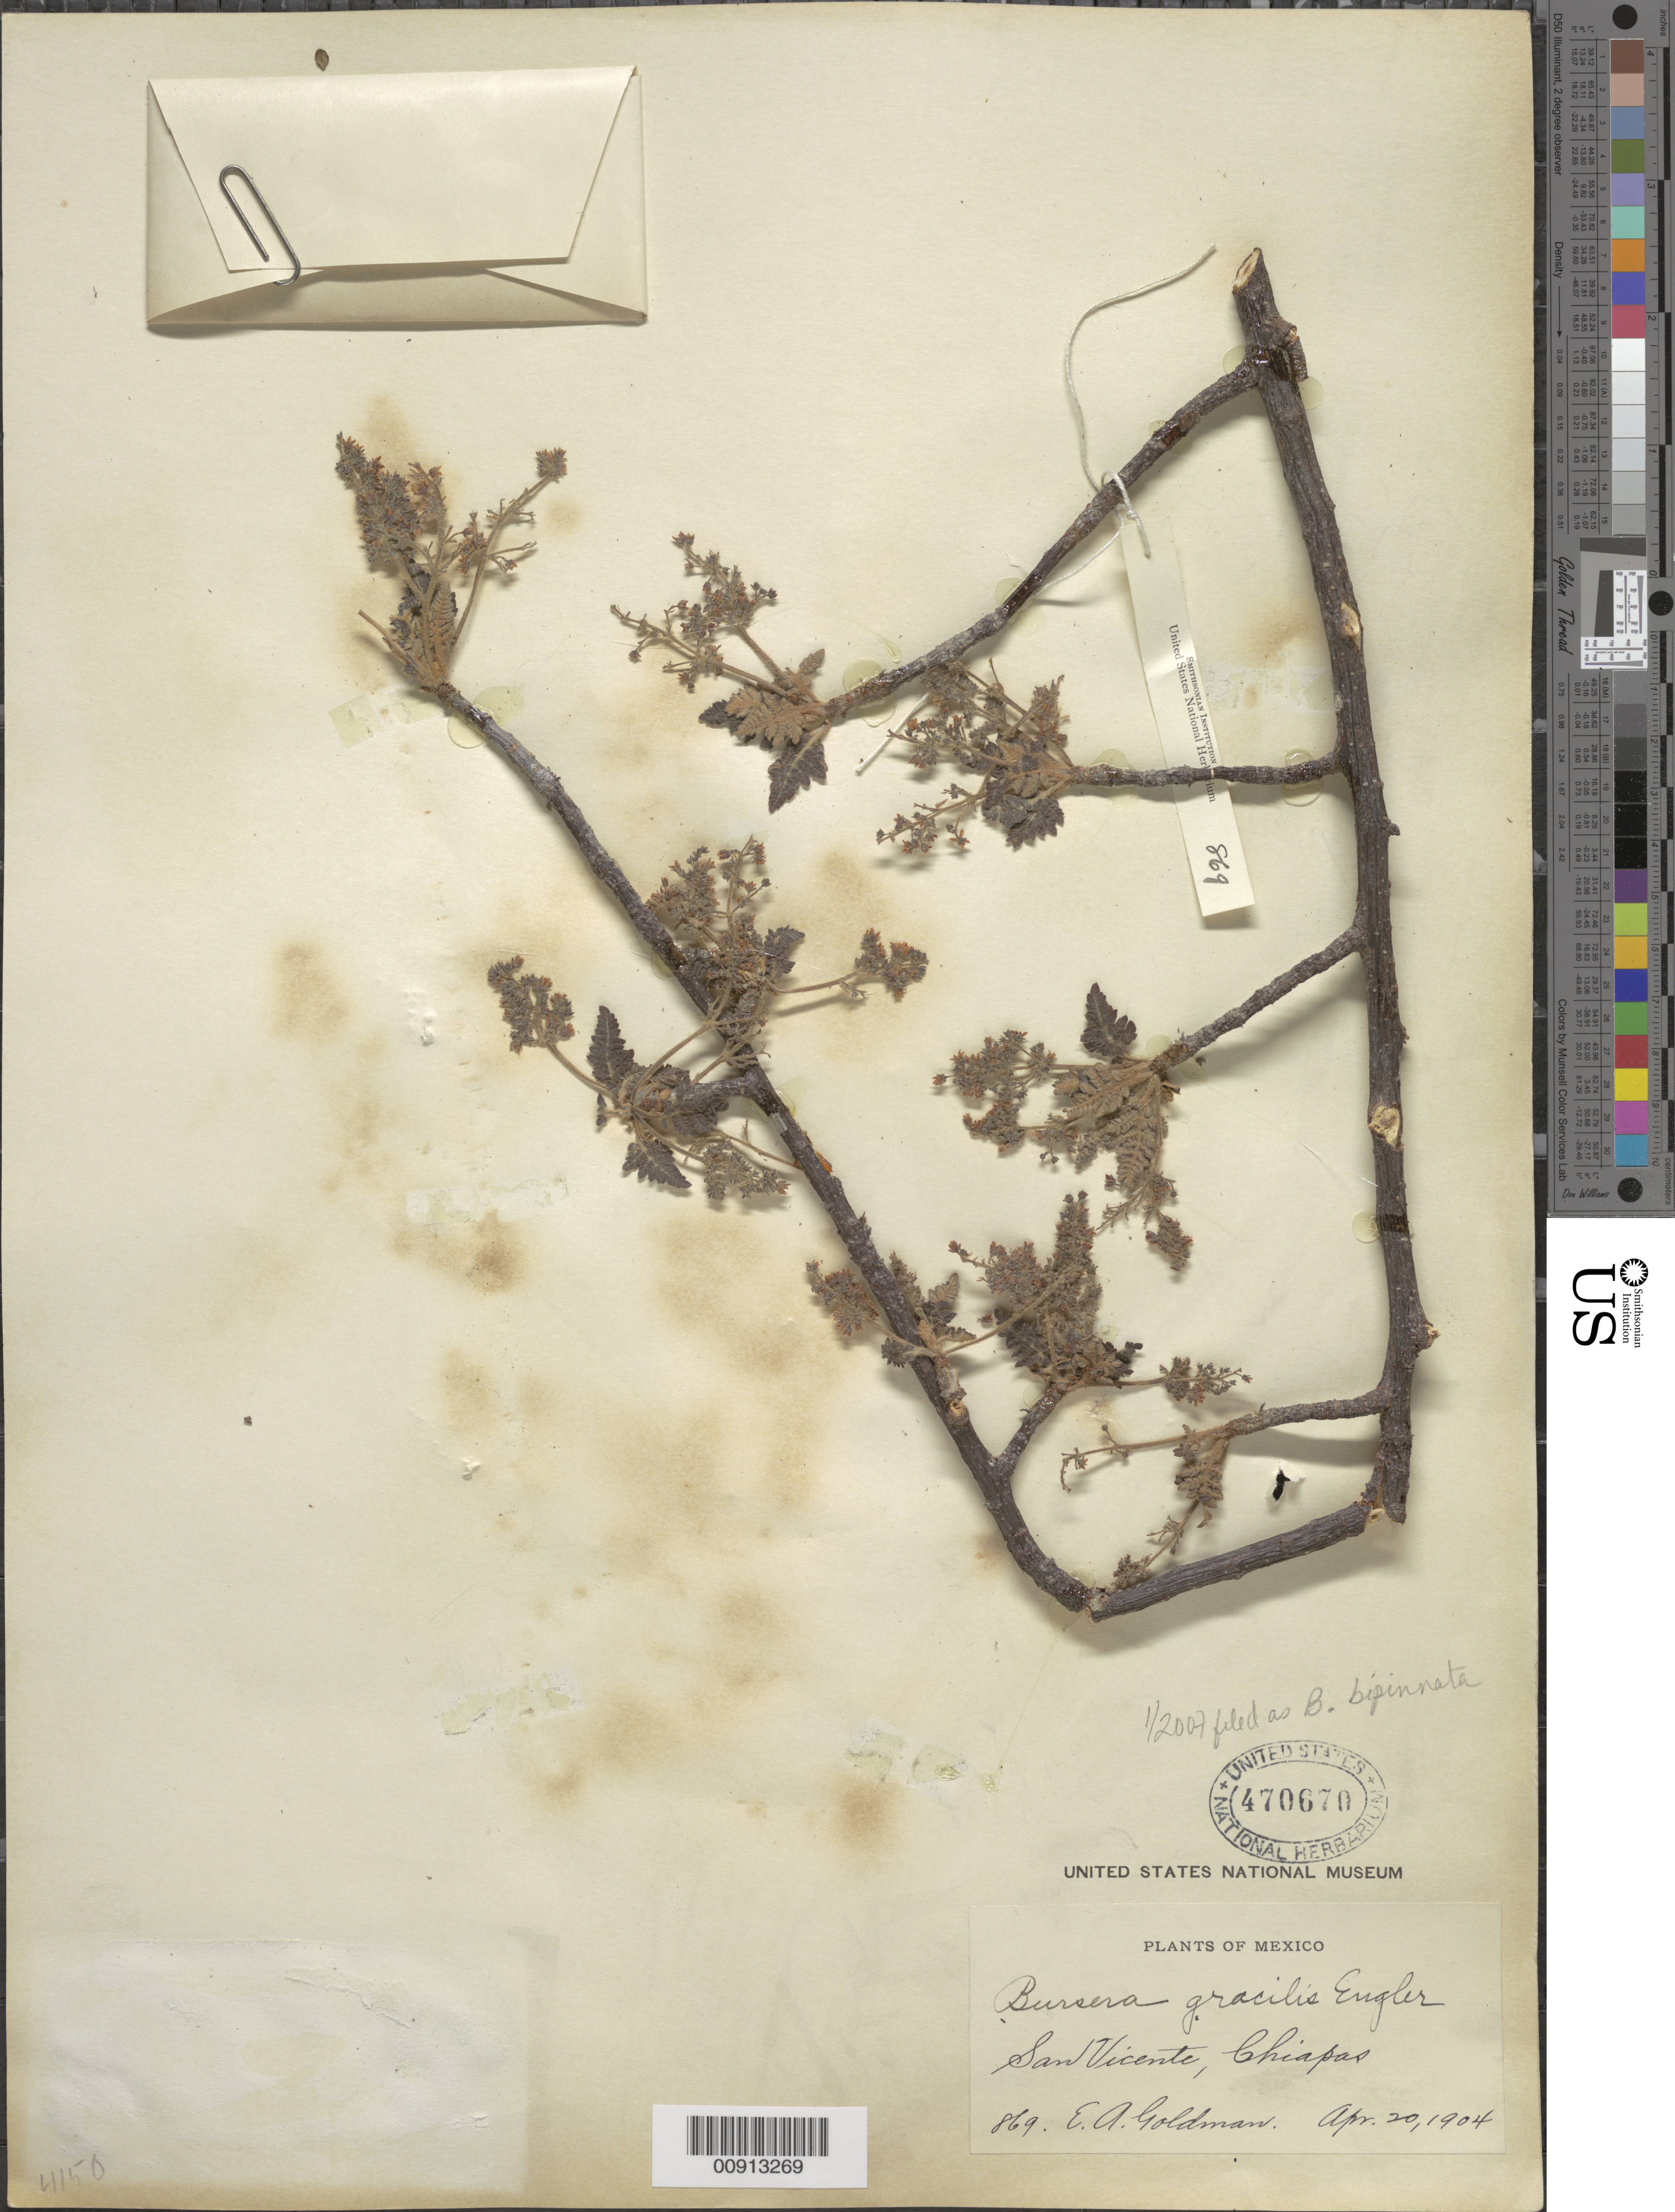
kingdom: Plantae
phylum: Tracheophyta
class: Magnoliopsida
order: Sapindales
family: Burseraceae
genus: Bursera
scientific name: Bursera bipinnata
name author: Engl.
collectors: E. A. Goldman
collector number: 869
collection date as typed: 20 Apr 1904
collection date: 1904-04-20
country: Mexico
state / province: Chiapas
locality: San Vicente, Chiapas.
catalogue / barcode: US 470670